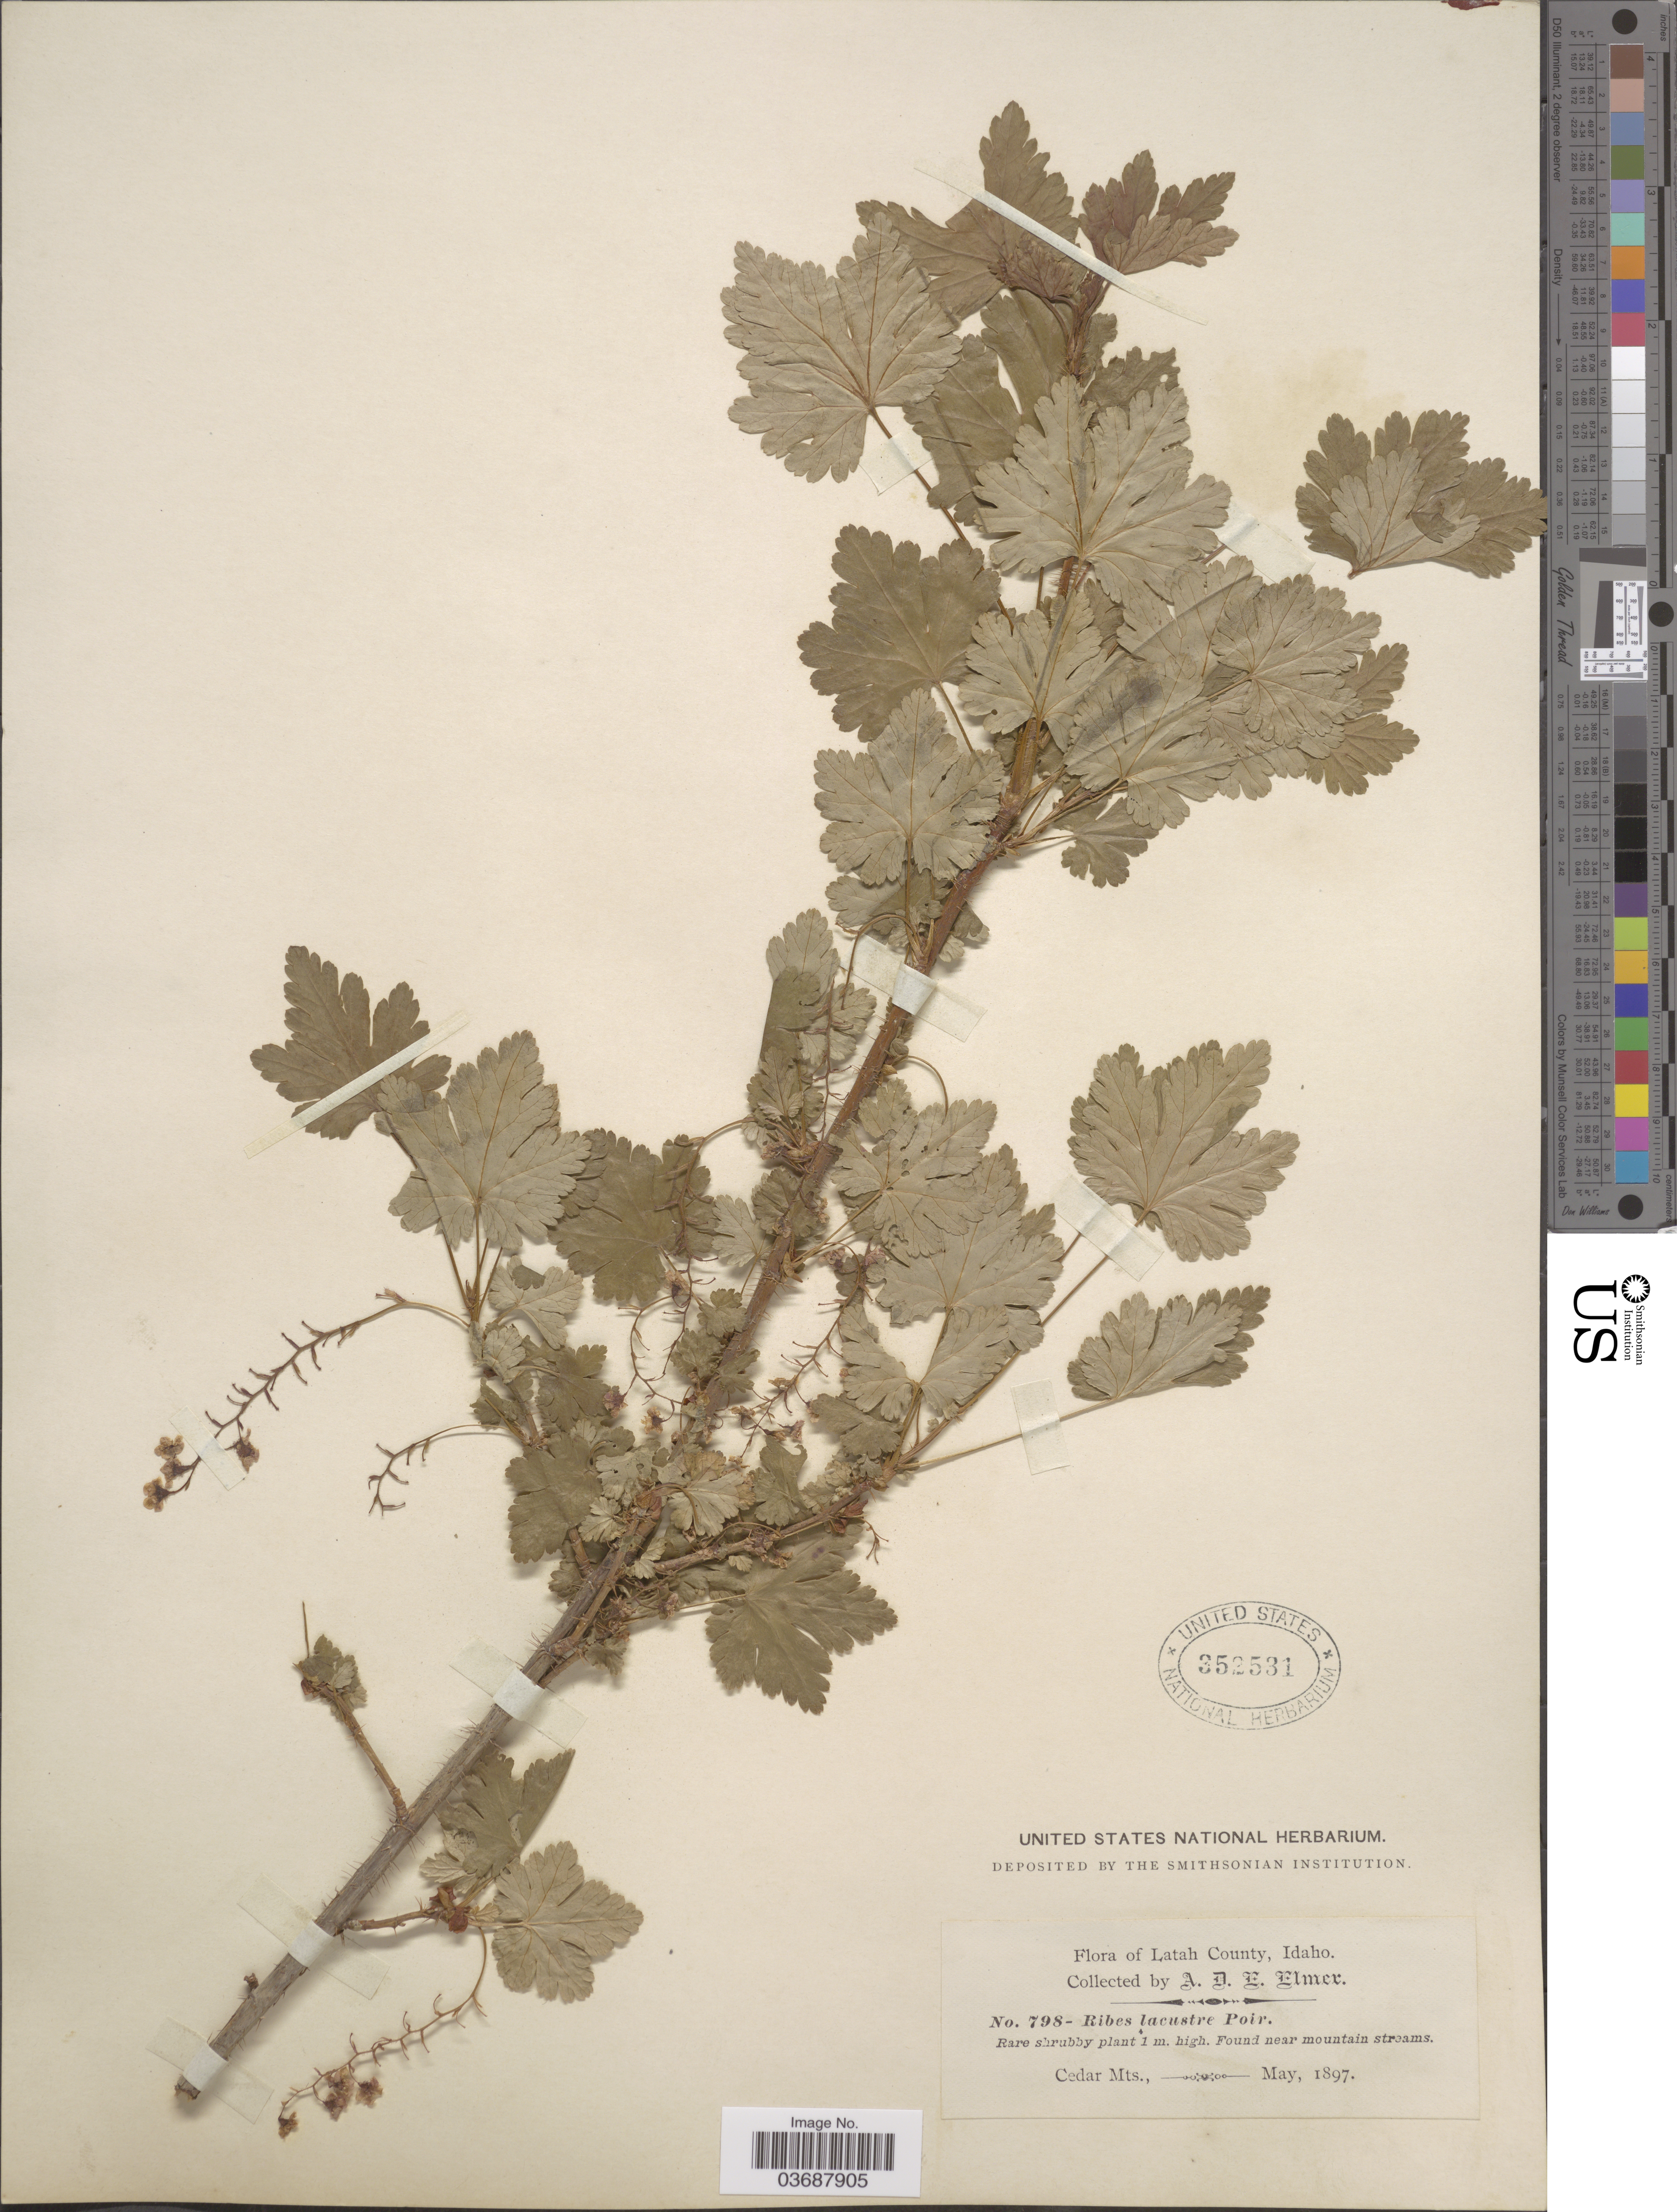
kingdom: Plantae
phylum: Tracheophyta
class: Magnoliopsida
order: Saxifragales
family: Grossulariaceae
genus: Ribes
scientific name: Ribes lacustre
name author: (Pers.) Poir.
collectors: A. D. E. Elmer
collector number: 798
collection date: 1897-05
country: United States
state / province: Idaho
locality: Latah County. Near mountain streams. Cedar Mts.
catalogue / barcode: US 352531